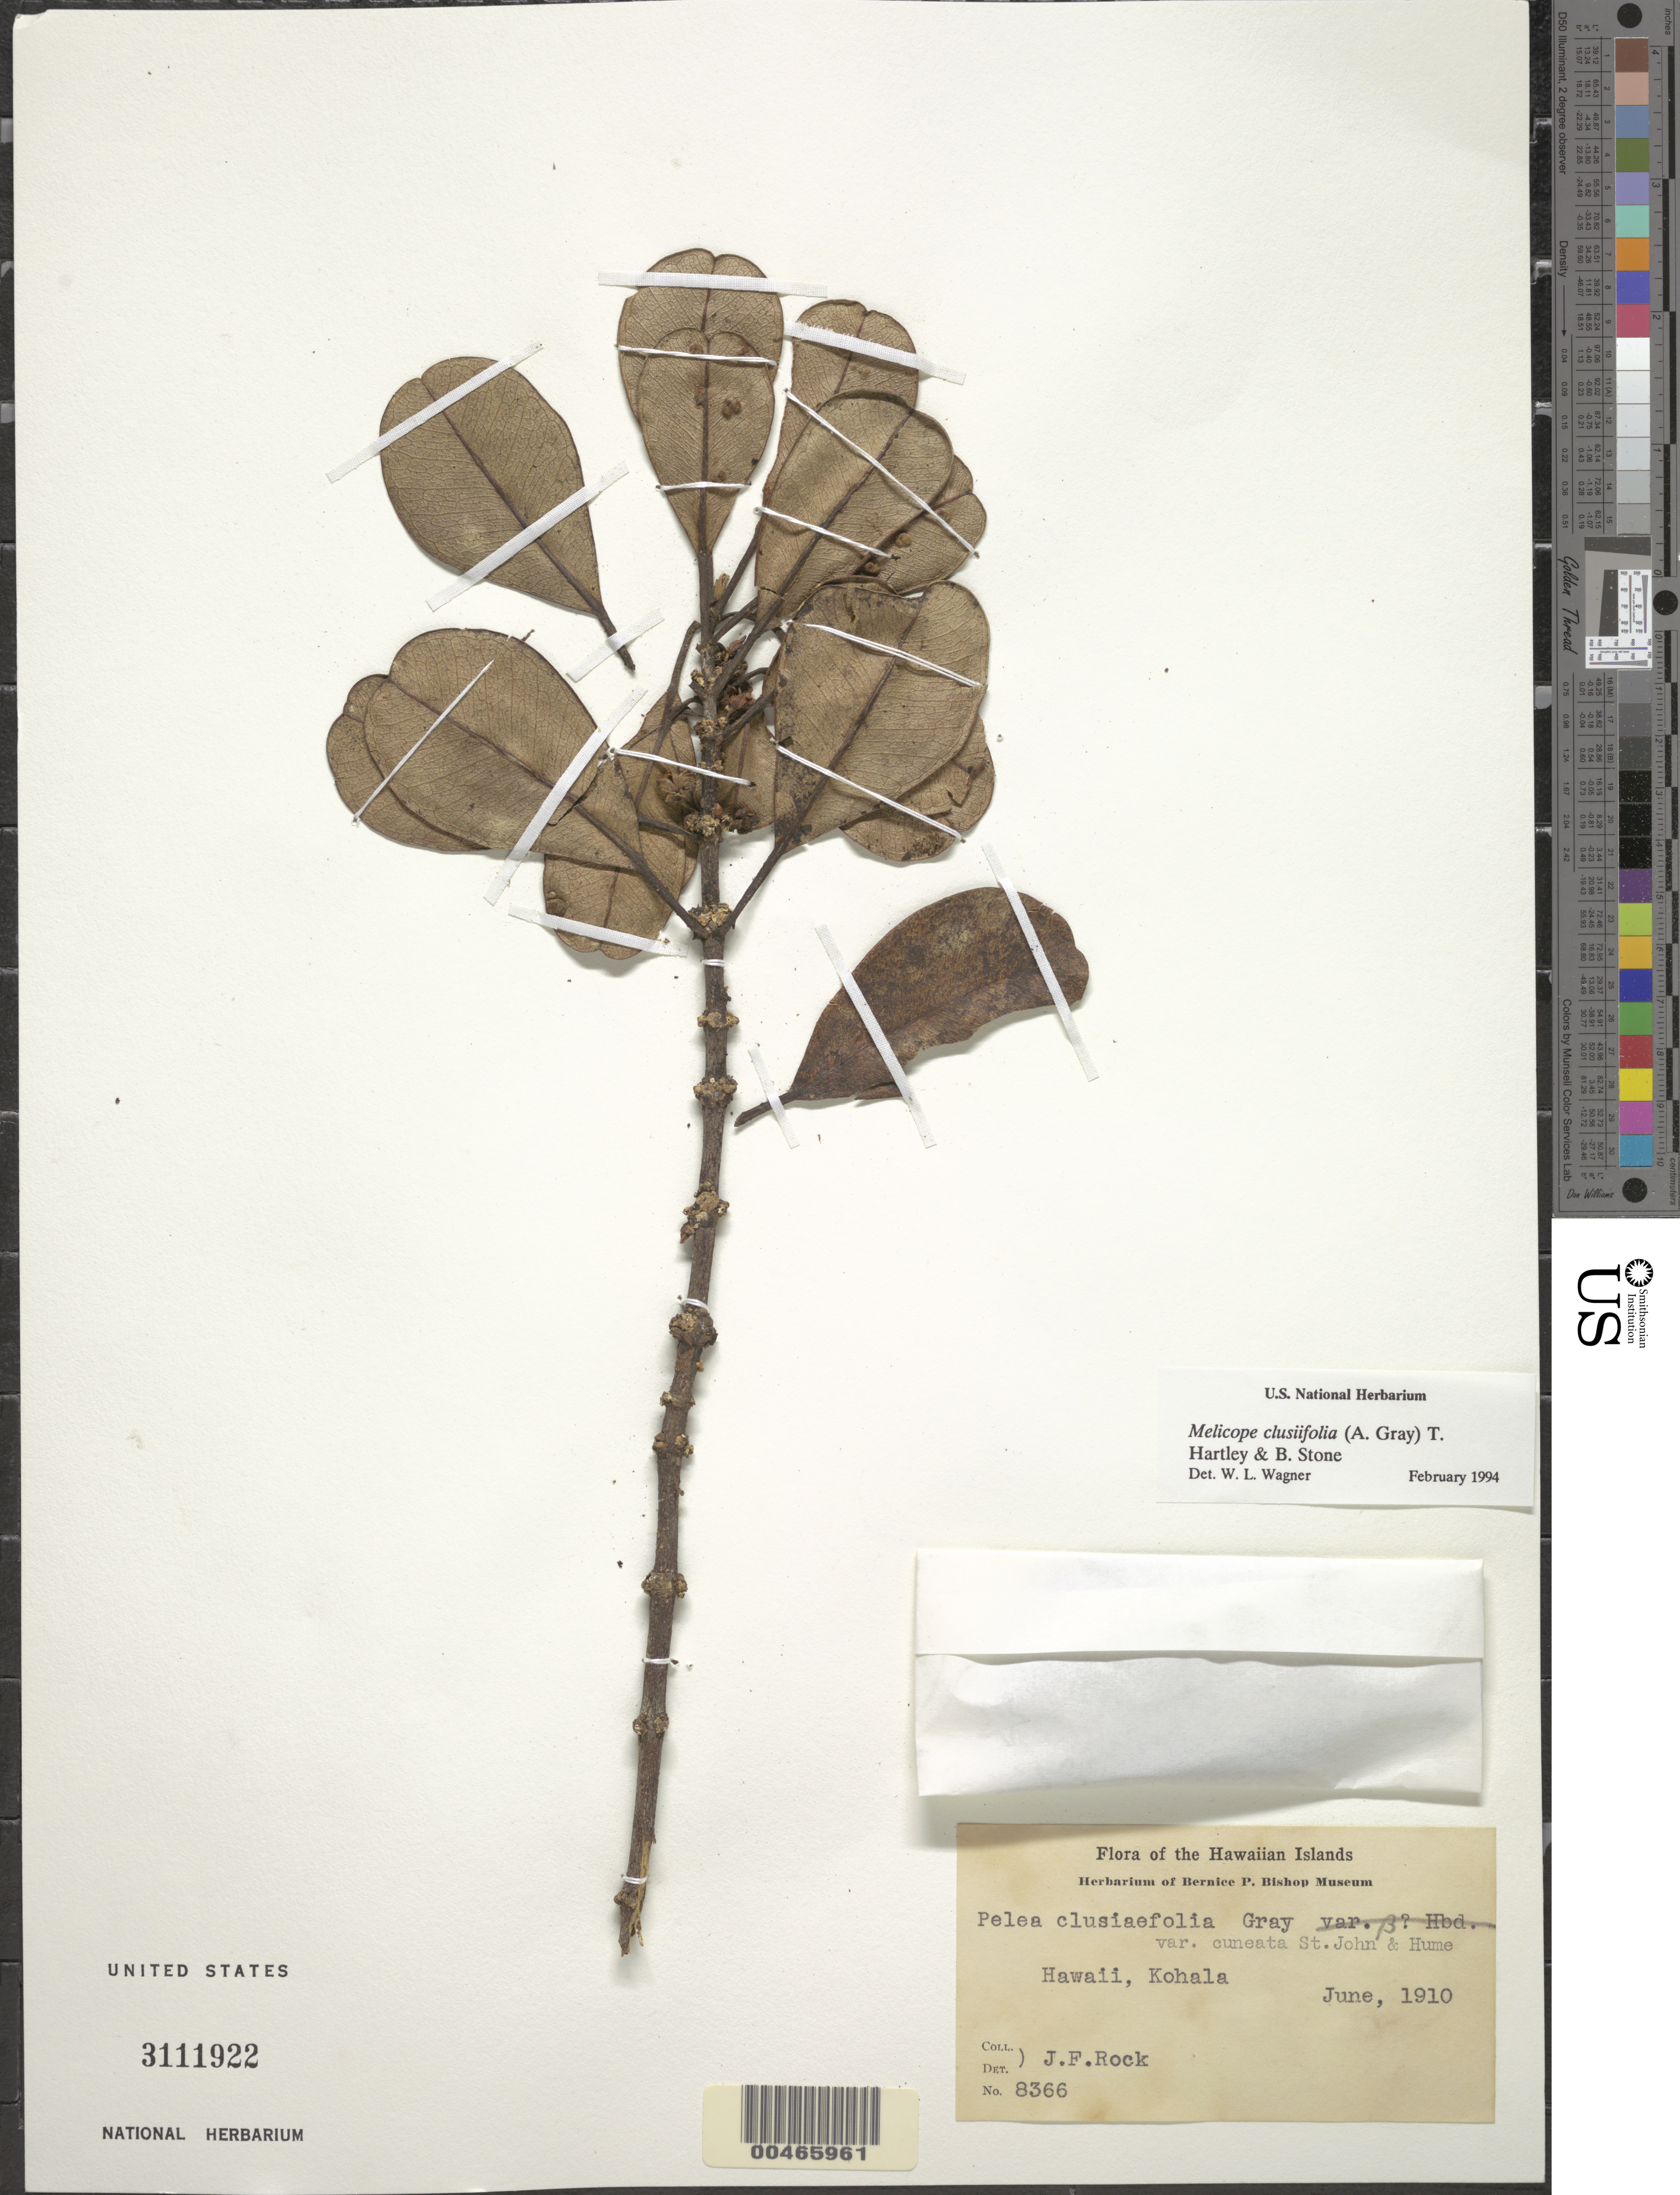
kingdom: Plantae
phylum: Tracheophyta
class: Magnoliopsida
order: Sapindales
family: Rutaceae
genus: Melicope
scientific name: Melicope clusiifolia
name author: (A. Gray) T.G. Hartley & B.C. Stone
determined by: Wagner, W. L., (BOT), Smithsonian Institution - National Museum of Natural History (UNITED STATES)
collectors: J. F. Rock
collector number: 8366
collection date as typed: Jun 1910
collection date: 1910-06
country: United States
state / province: Hawaii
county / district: Hawaii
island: Hawaii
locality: Kohala.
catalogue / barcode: US 3111922